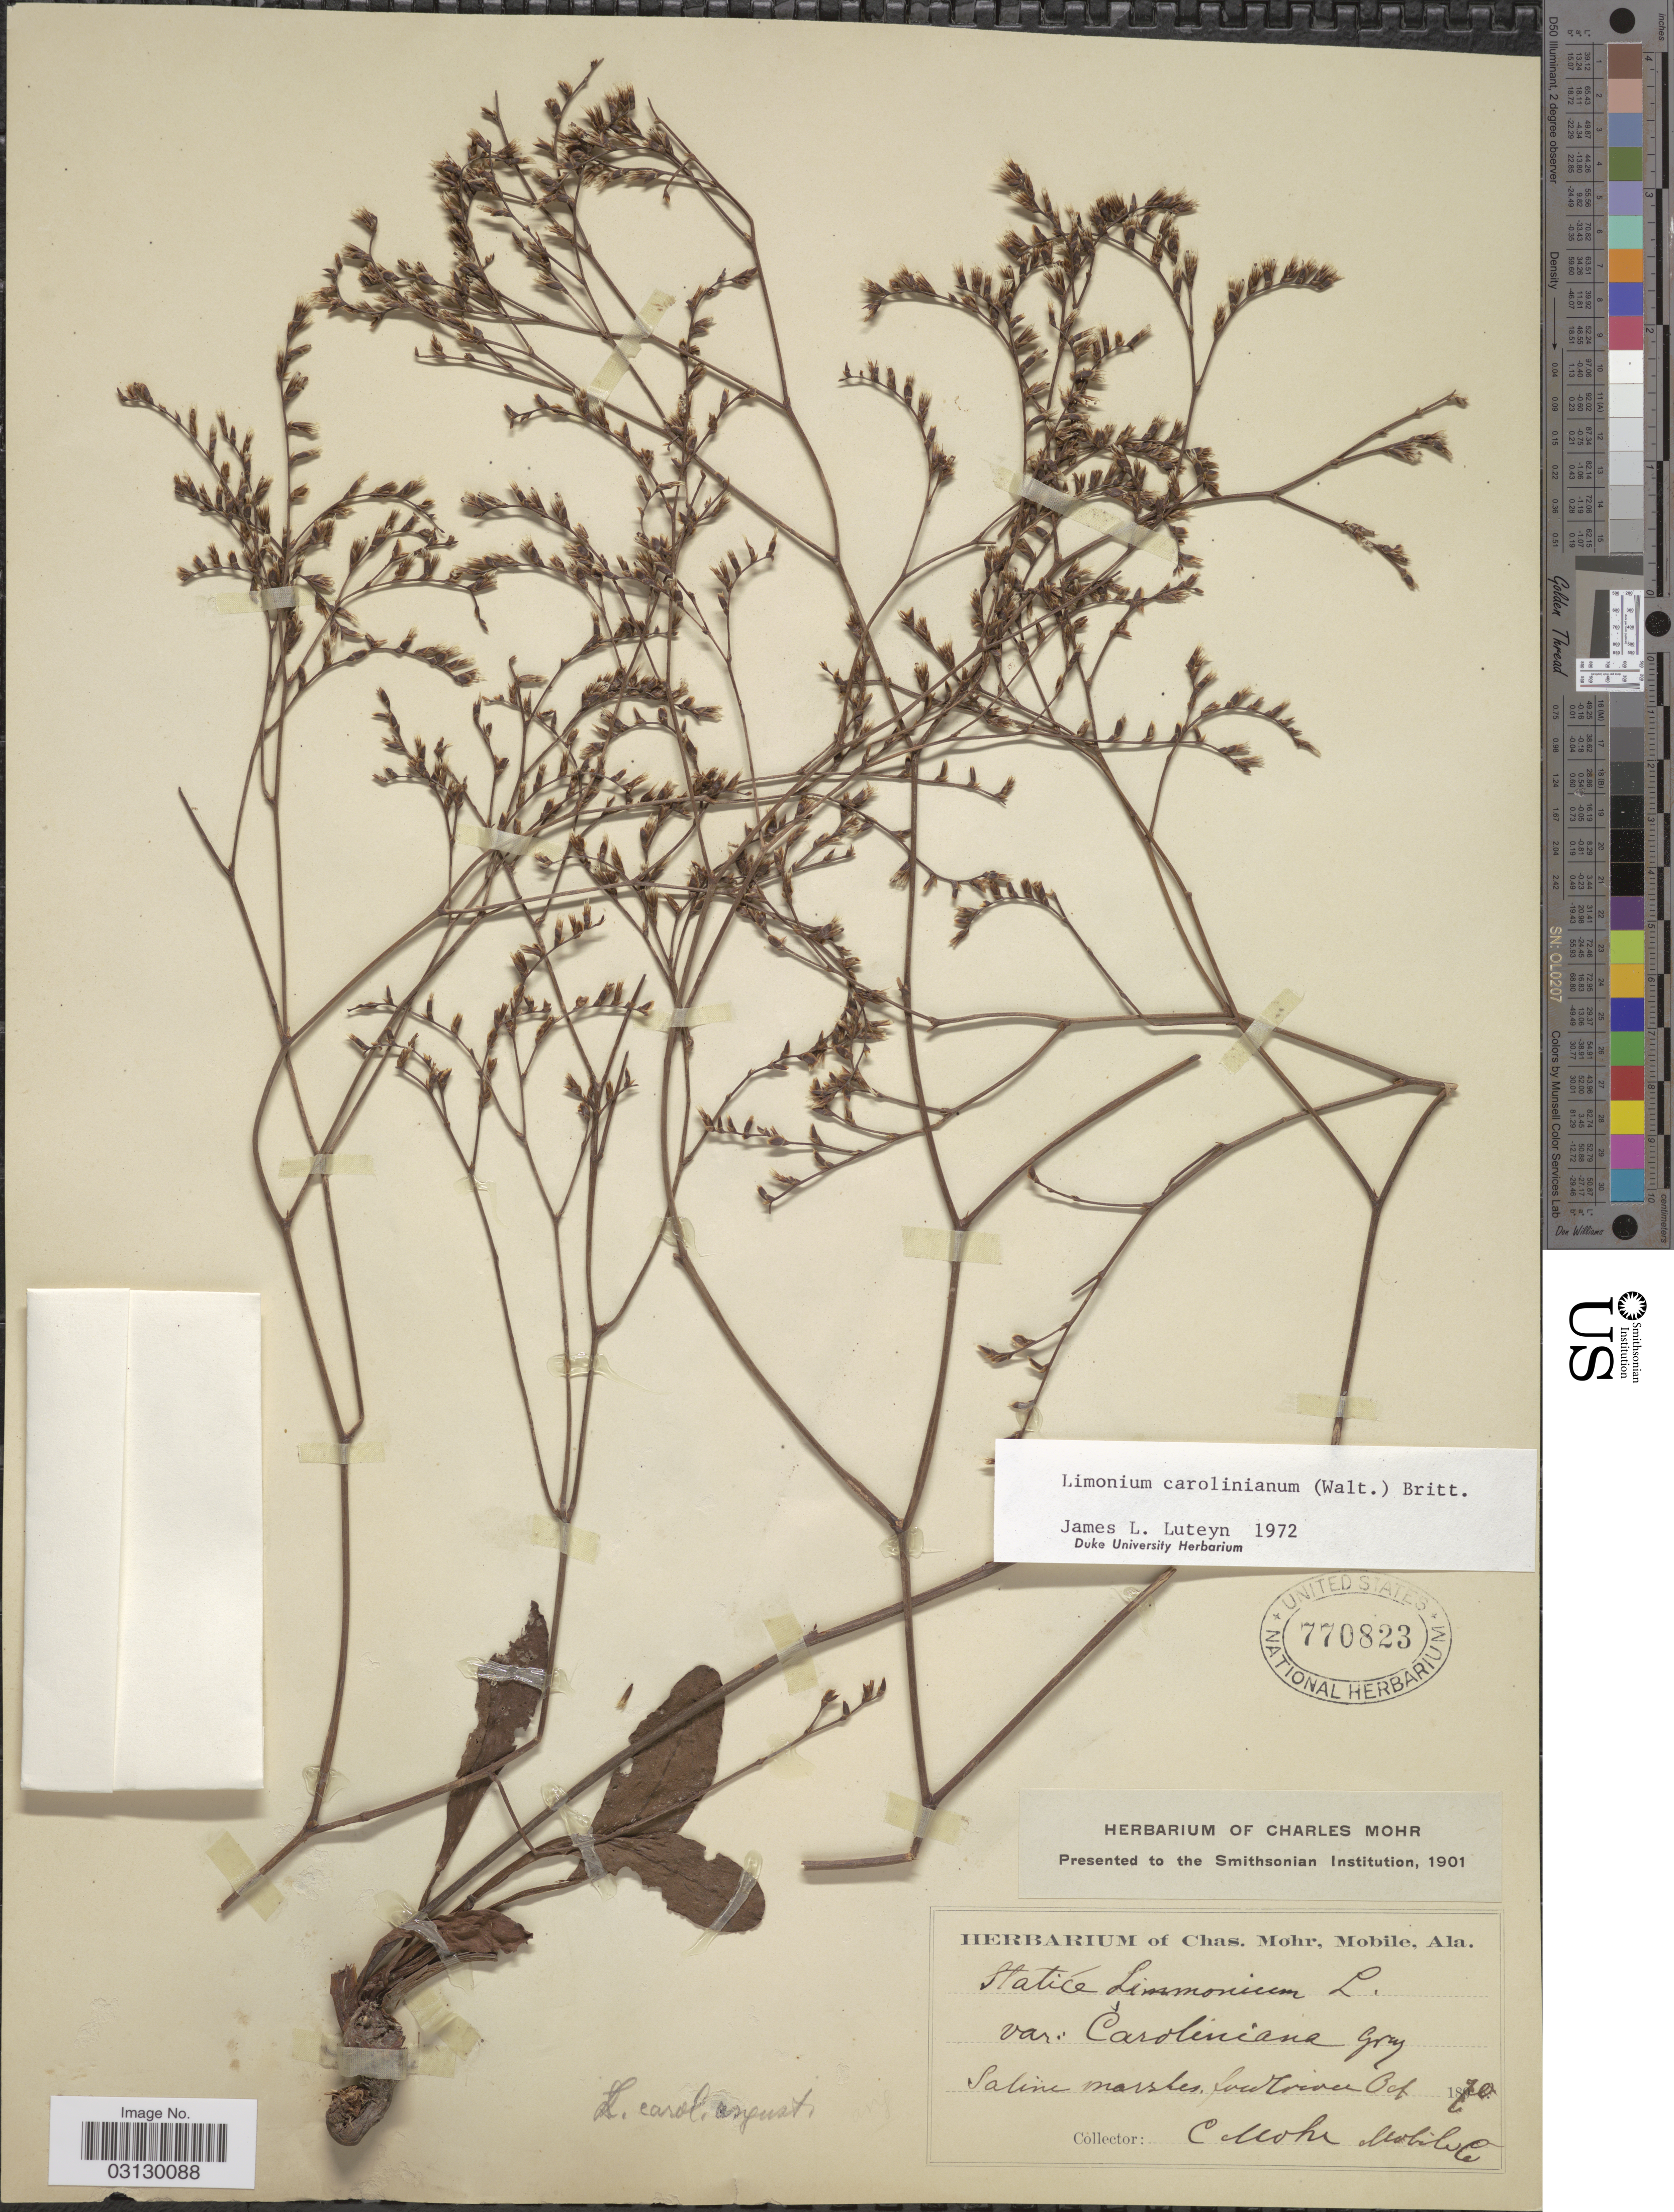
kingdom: Plantae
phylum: Tracheophyta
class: Magnoliopsida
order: Caryophyllales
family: Plumbaginaceae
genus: Limonium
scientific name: Limonium carolinianum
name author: (Walter) Britton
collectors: C. T. Mohr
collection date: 1870-10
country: United States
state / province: Alabama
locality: Fowl river. Mobile Co.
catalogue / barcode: US 770823